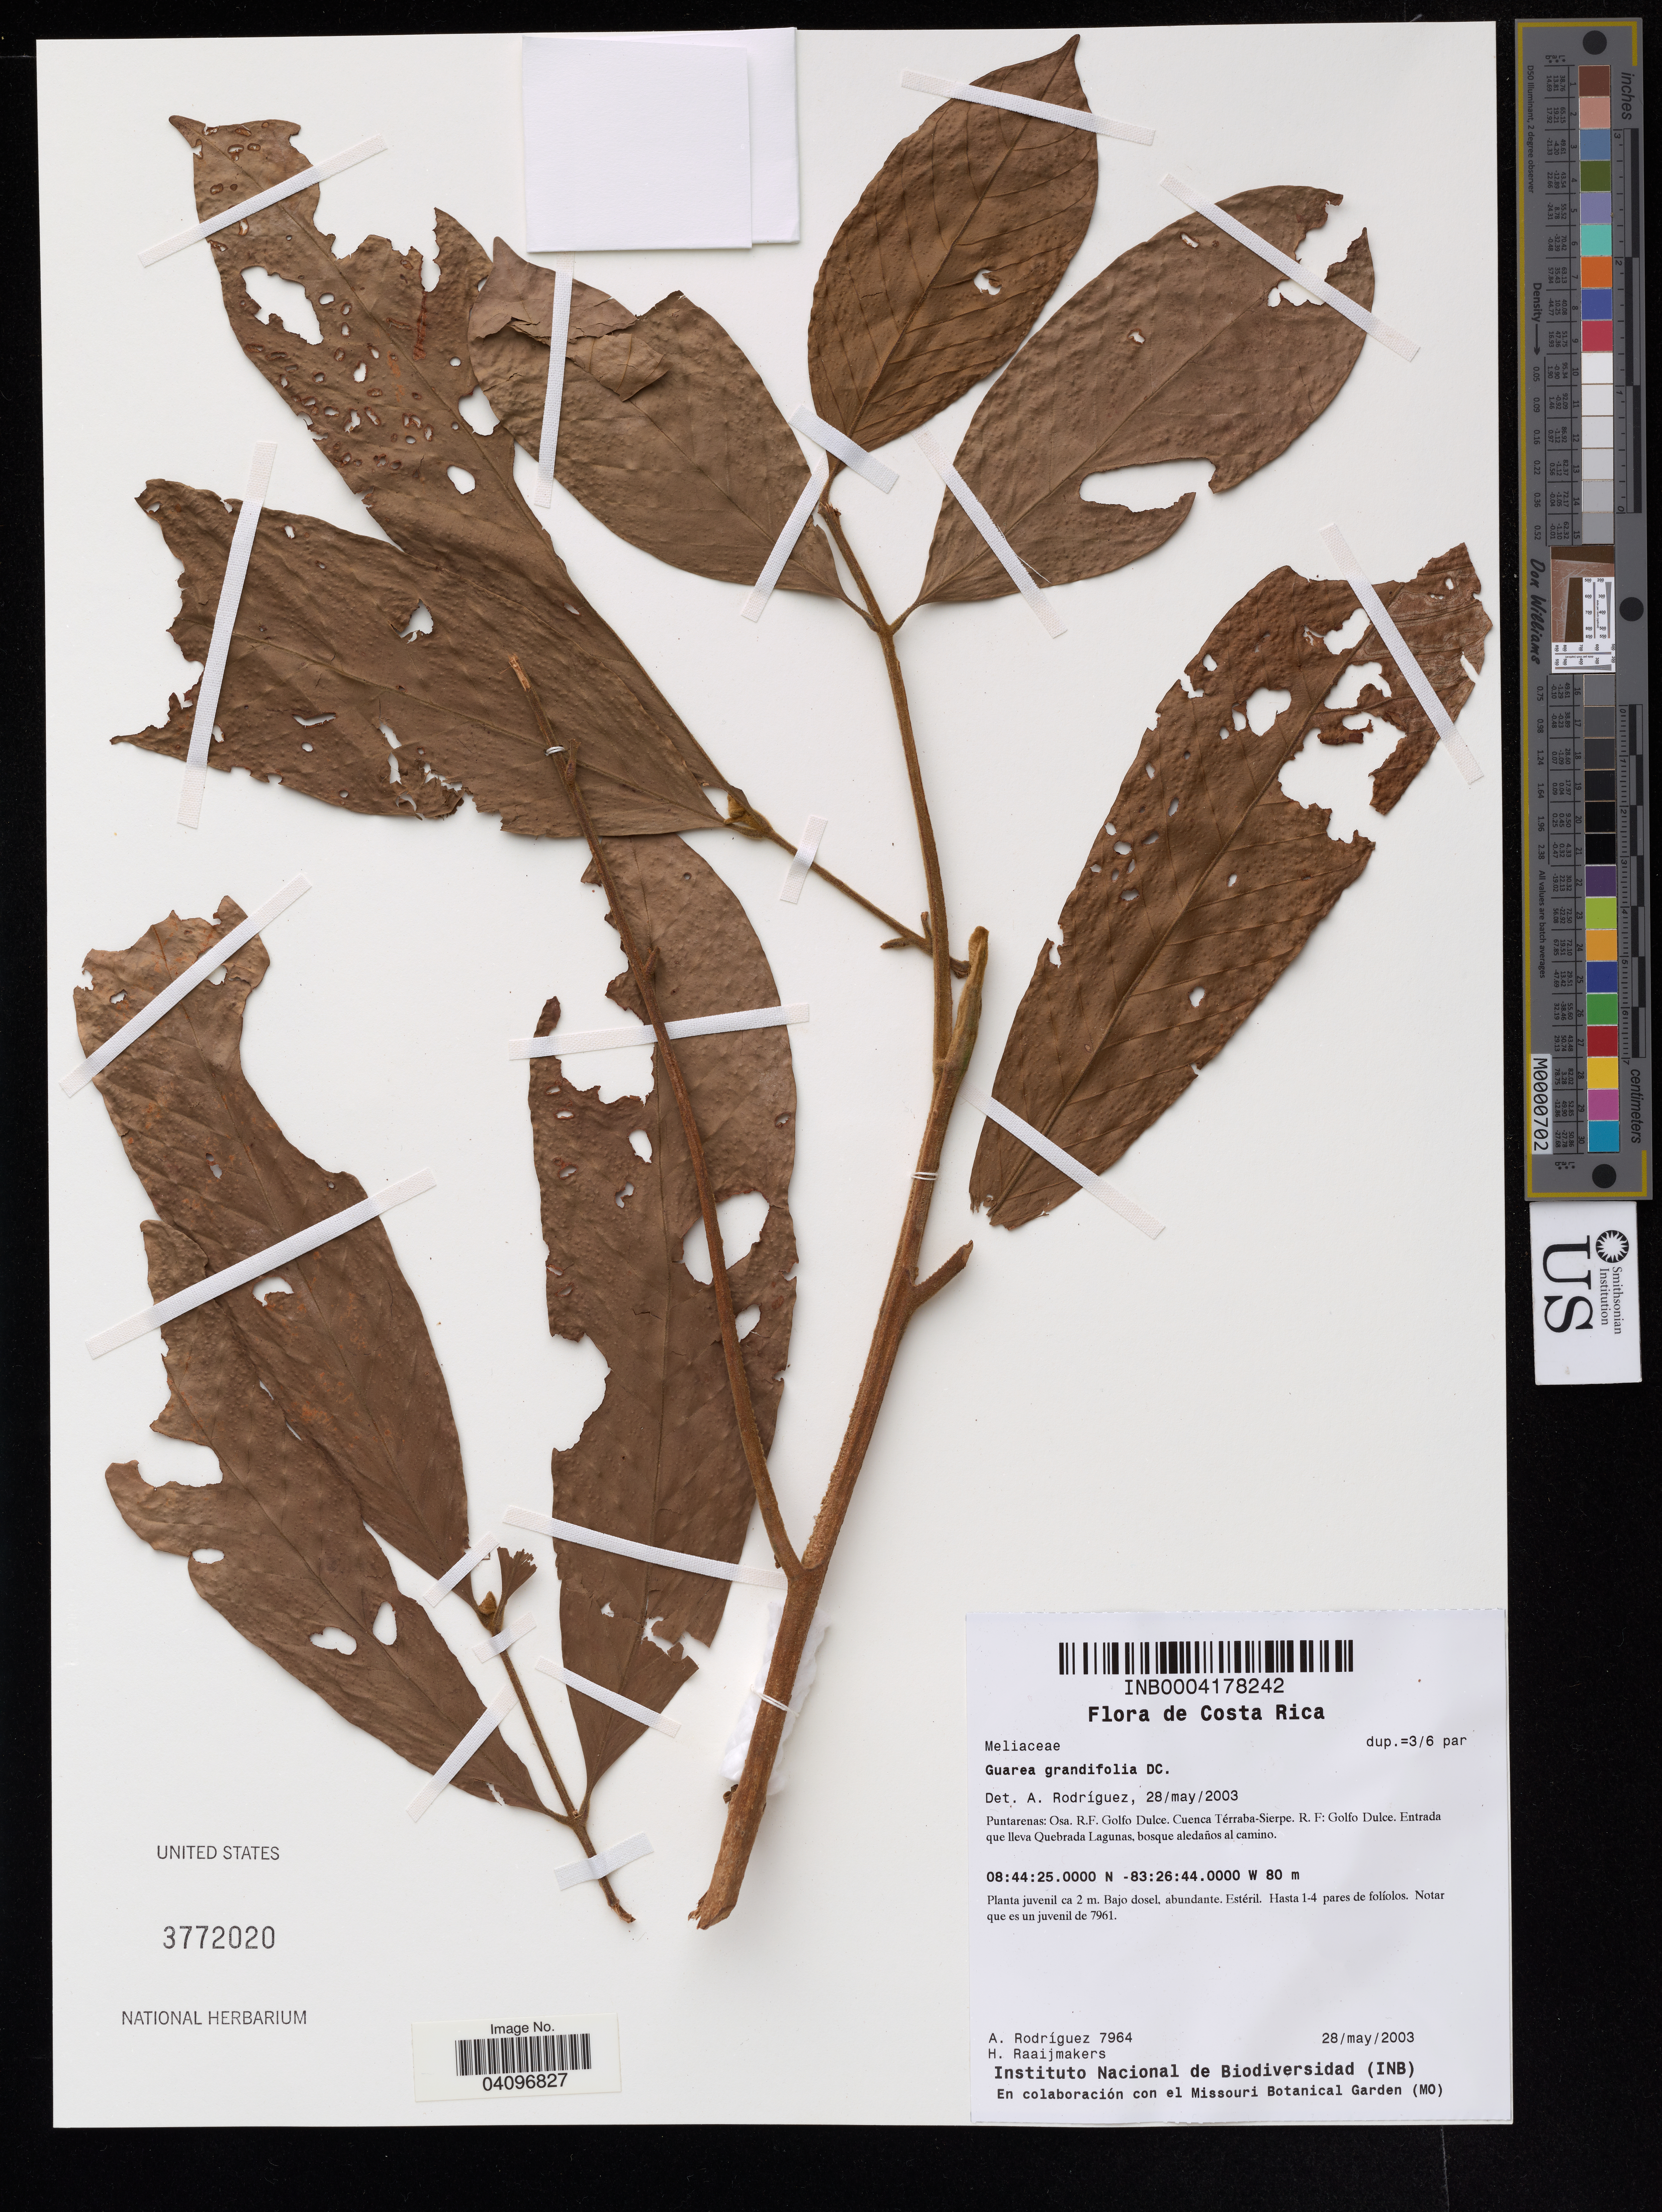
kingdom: Plantae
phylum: Tracheophyta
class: Magnoliopsida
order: Sapindales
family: Meliaceae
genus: Guarea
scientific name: Guarea grandifolia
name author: DC.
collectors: A. Rodríguez & H. Raaijmakers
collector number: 7964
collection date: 2003-05-28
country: Costa Rica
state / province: Puntarenas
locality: Costa Rica. Puntarenas: Osa. R.F. Golfo Dulce. Cuenca Terraba-Sierpe. R. F.: Golfo Dulce: Entrada que lleva Quebrada Lagunas.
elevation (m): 80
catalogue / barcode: US 3772020